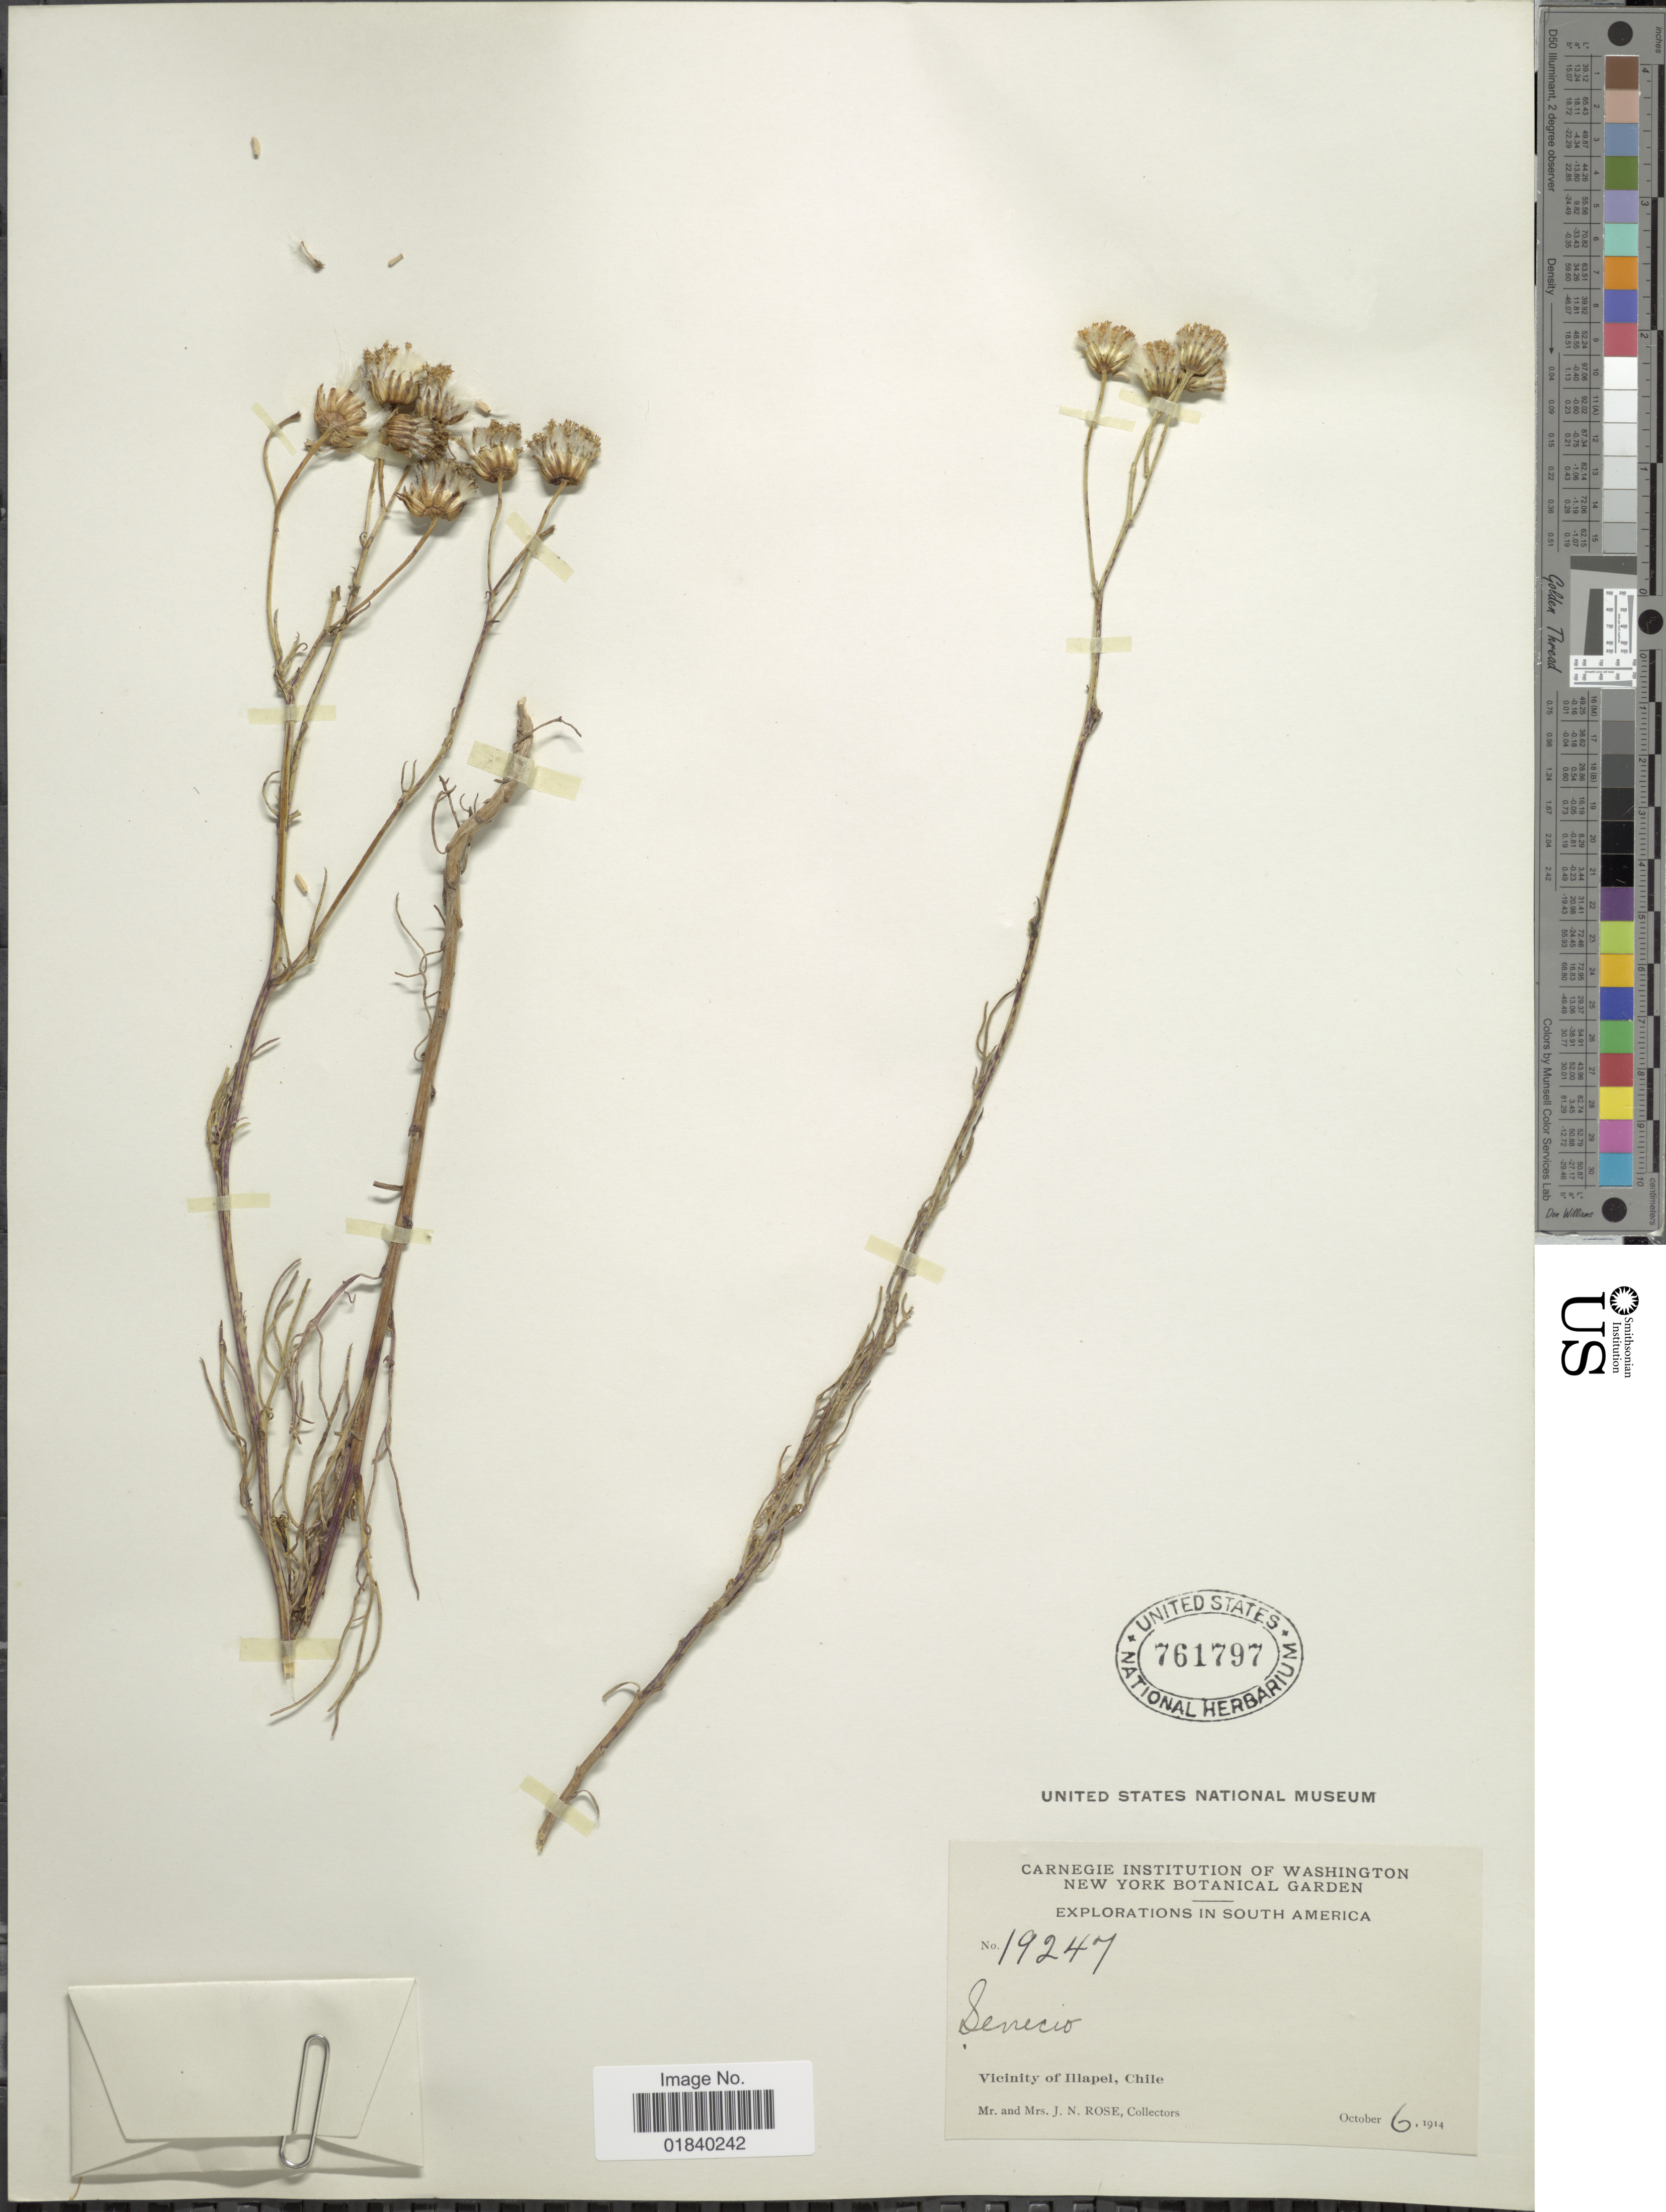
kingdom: Plantae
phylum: Tracheophyta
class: Magnoliopsida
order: Asterales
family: Asteraceae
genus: Senecio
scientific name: Senecio sp.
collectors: J. N. Rose & L. B. Rose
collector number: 19247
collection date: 1914-10-06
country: Chile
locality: Vicinity of Illapel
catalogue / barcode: US 761797